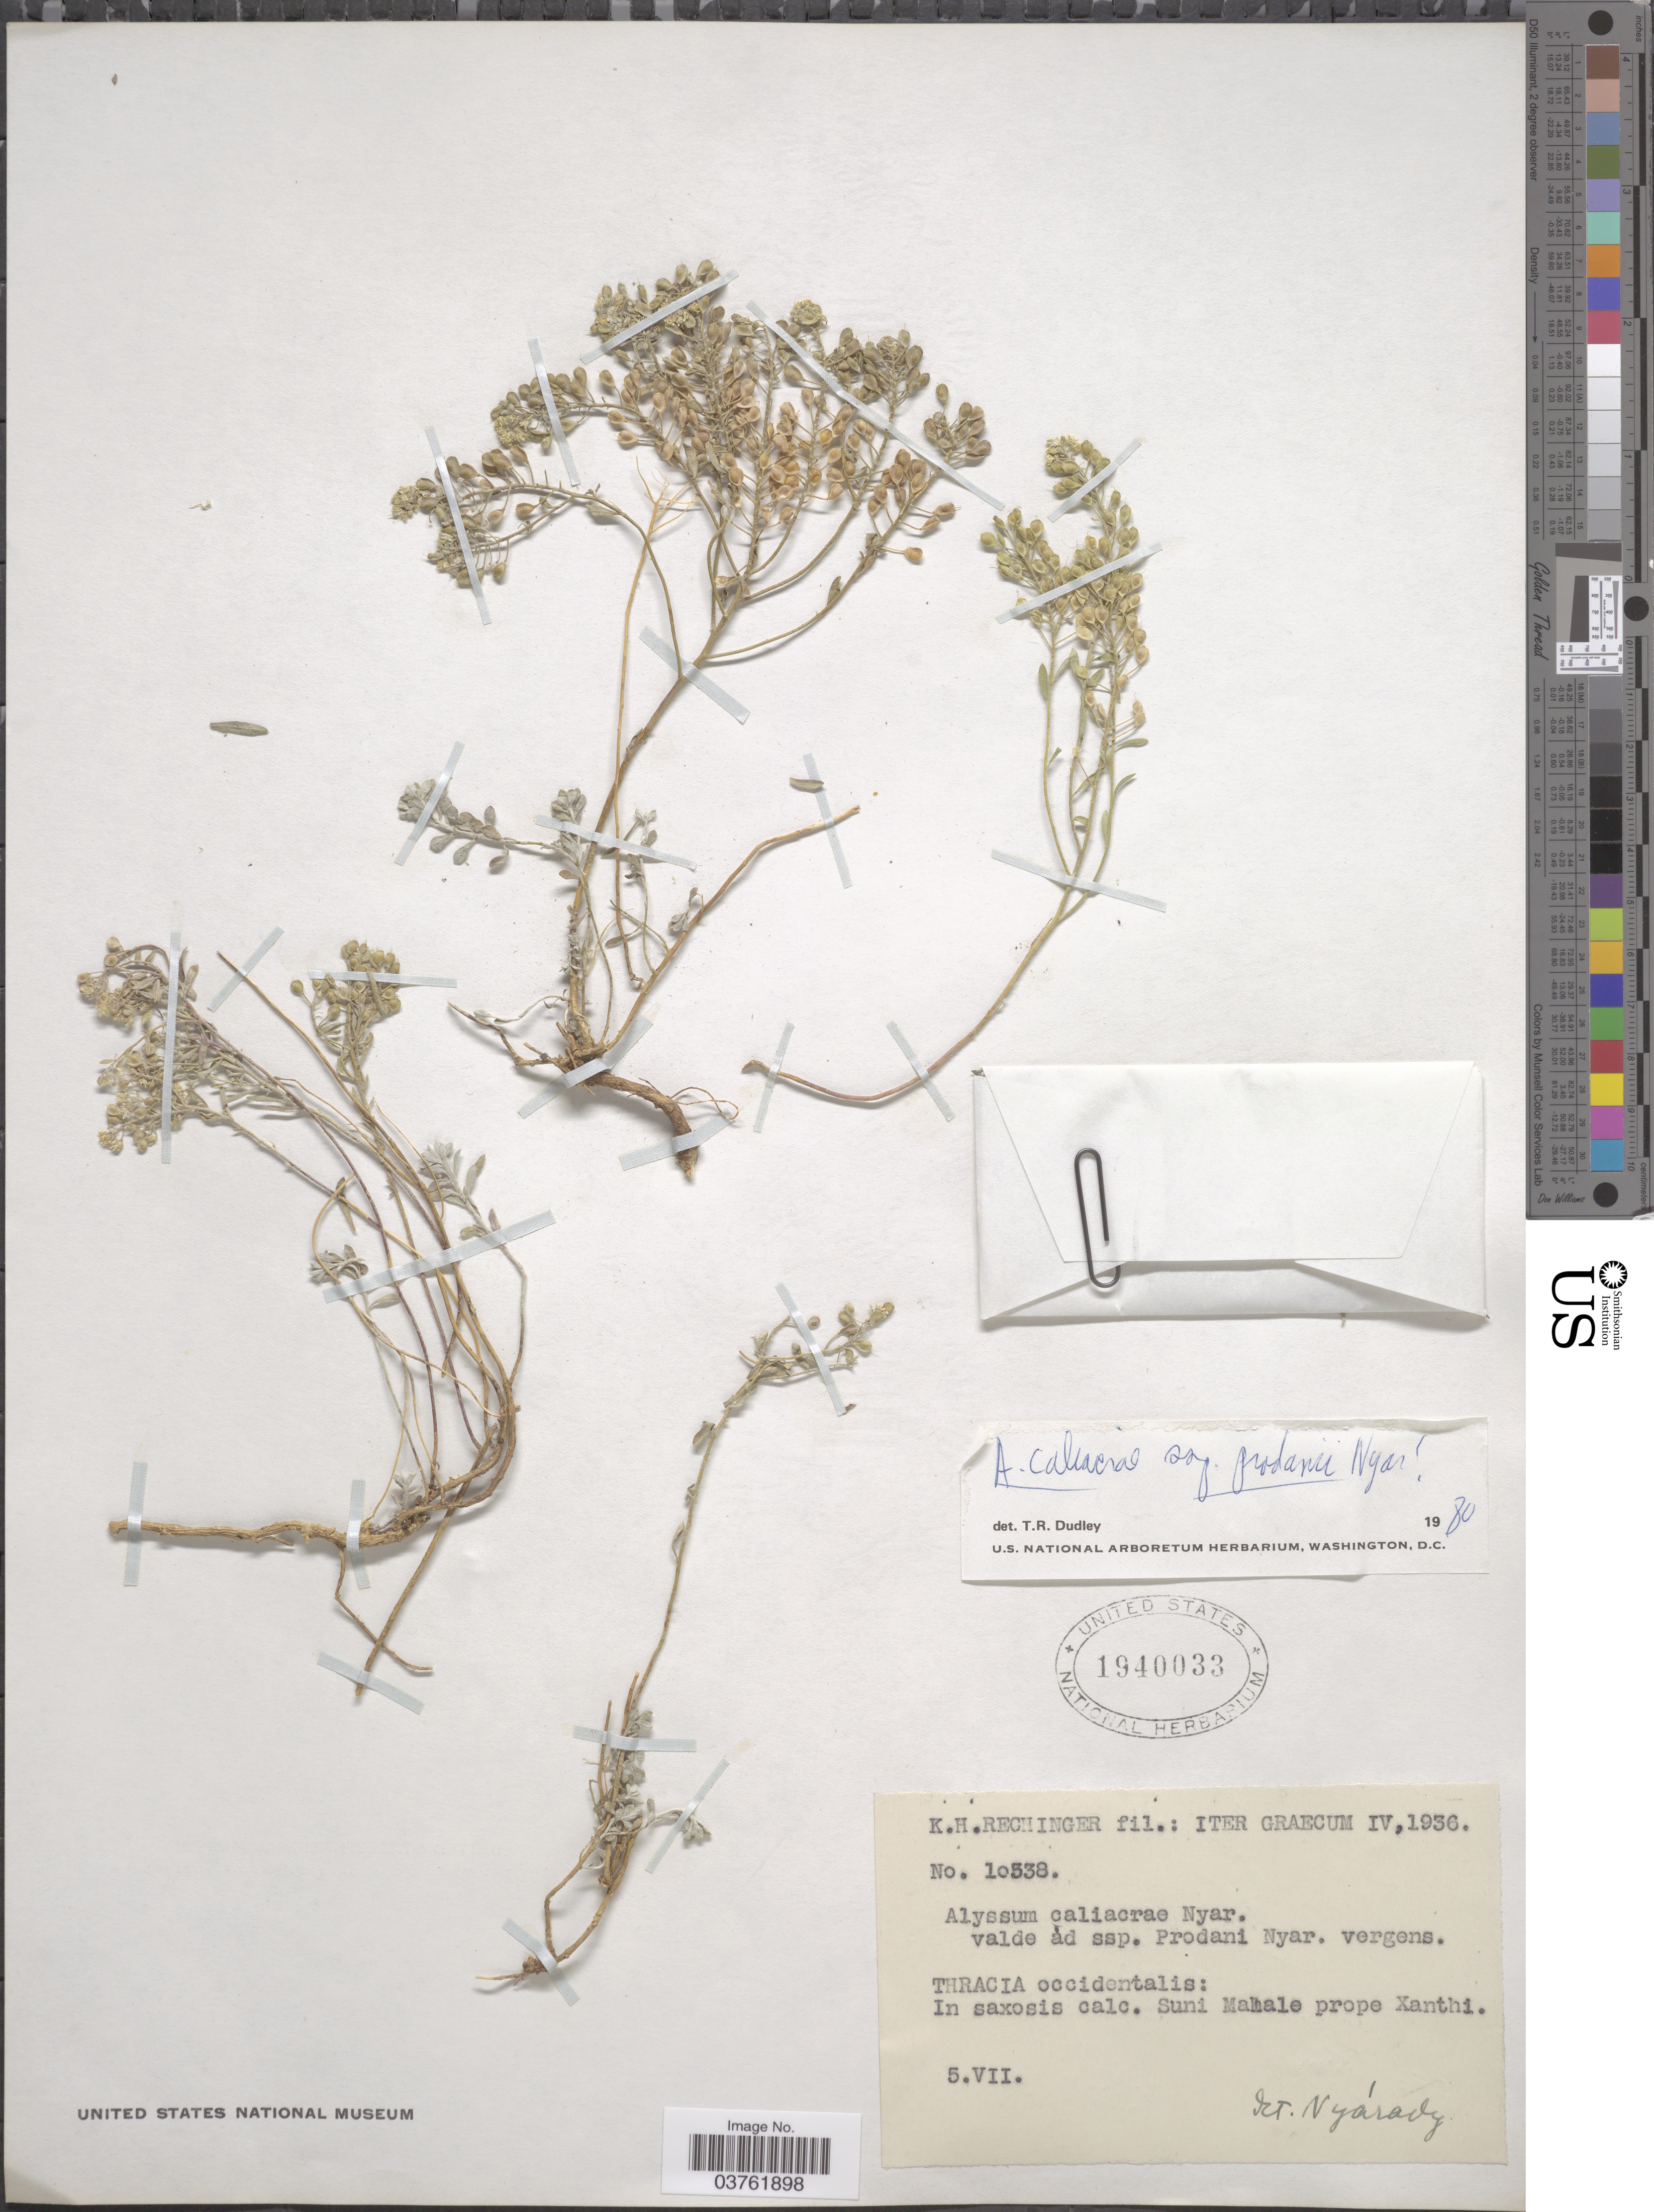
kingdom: Plantae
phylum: Tracheophyta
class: Magnoliopsida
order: Brassicales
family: Brassicaceae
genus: Alyssum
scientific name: Alyssum caliacrae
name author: Nyár.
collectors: K. H. Rechinger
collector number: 1o338*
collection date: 1936-07-05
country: Greece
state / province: East Macedonia and Thrace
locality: Graecum. Thracia occidentalis: In saxosis calc. Suni Mahale prope Xanthi.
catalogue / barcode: US 1940033